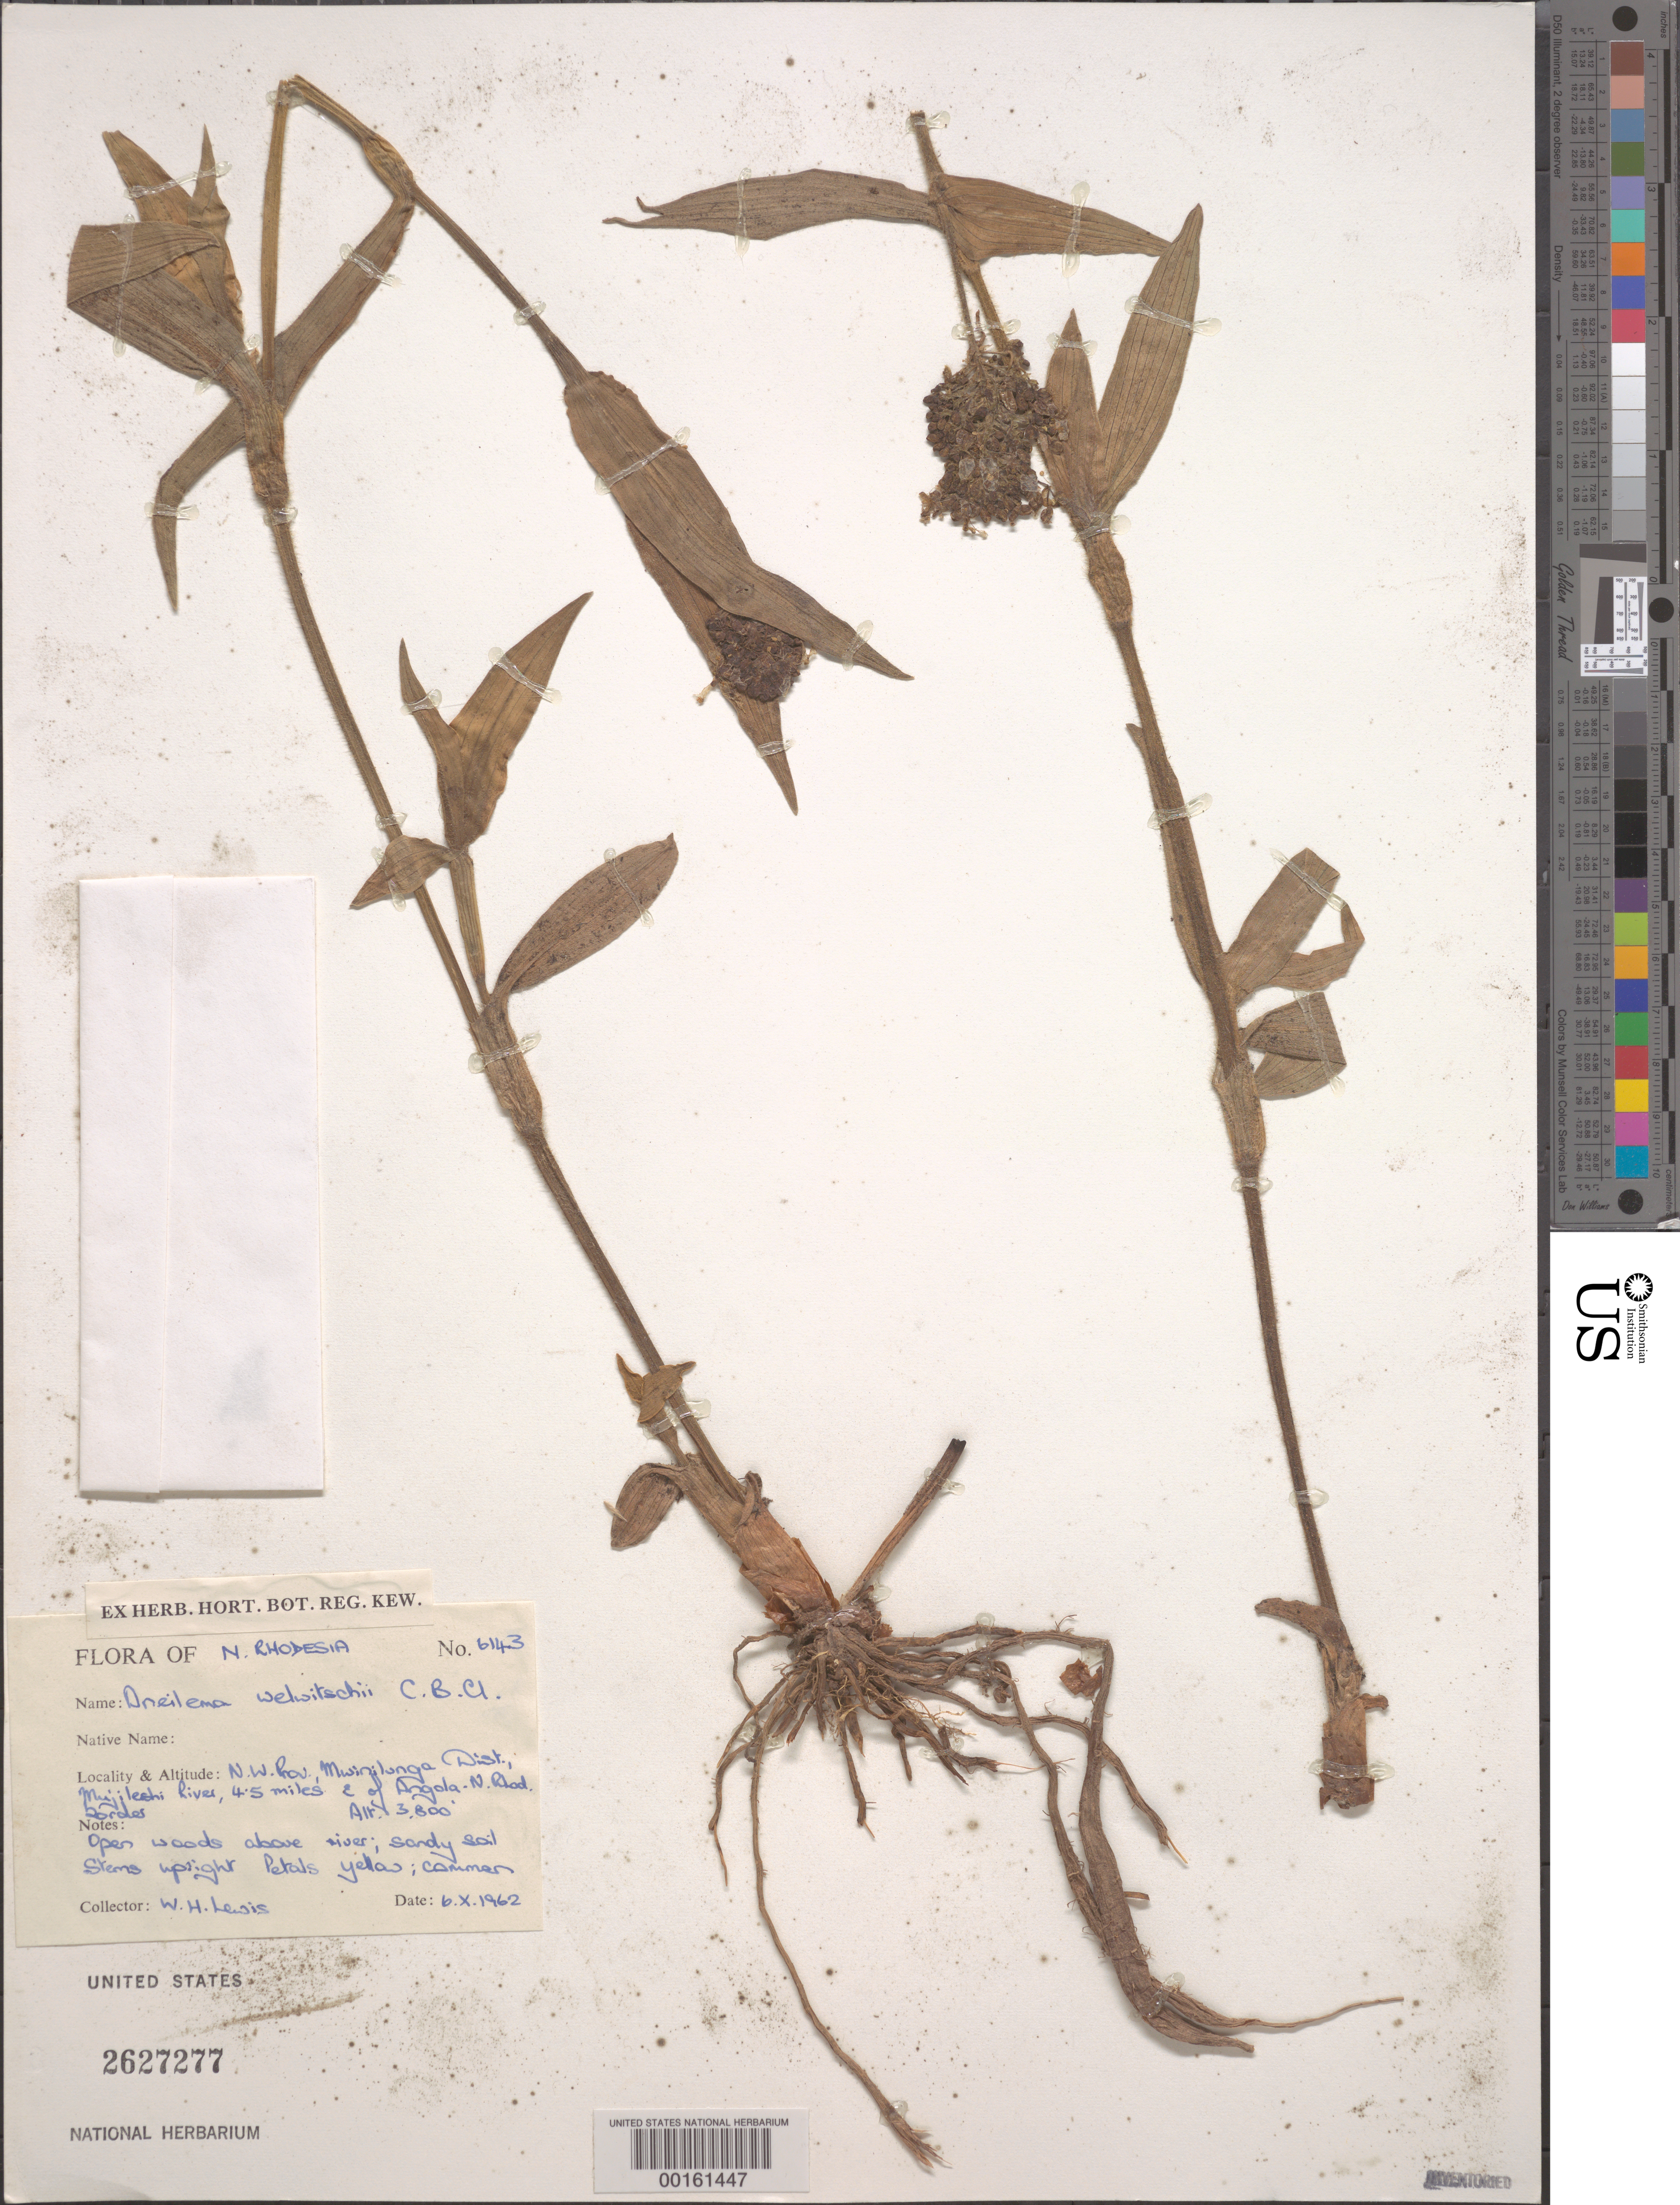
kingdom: Plantae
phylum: Tracheophyta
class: Liliopsida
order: Commelinales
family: Commelinaceae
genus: Aneilema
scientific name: Aneilema welwitschii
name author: C.B. Clarke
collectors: W. H. Lewis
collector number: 6143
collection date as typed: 06 Oct 1962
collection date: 1962-10-06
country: Zambia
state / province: Northern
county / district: Mwinilunga Dist.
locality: Mujileshi river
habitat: Open woods above river, sandy soil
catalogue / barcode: US 2627277